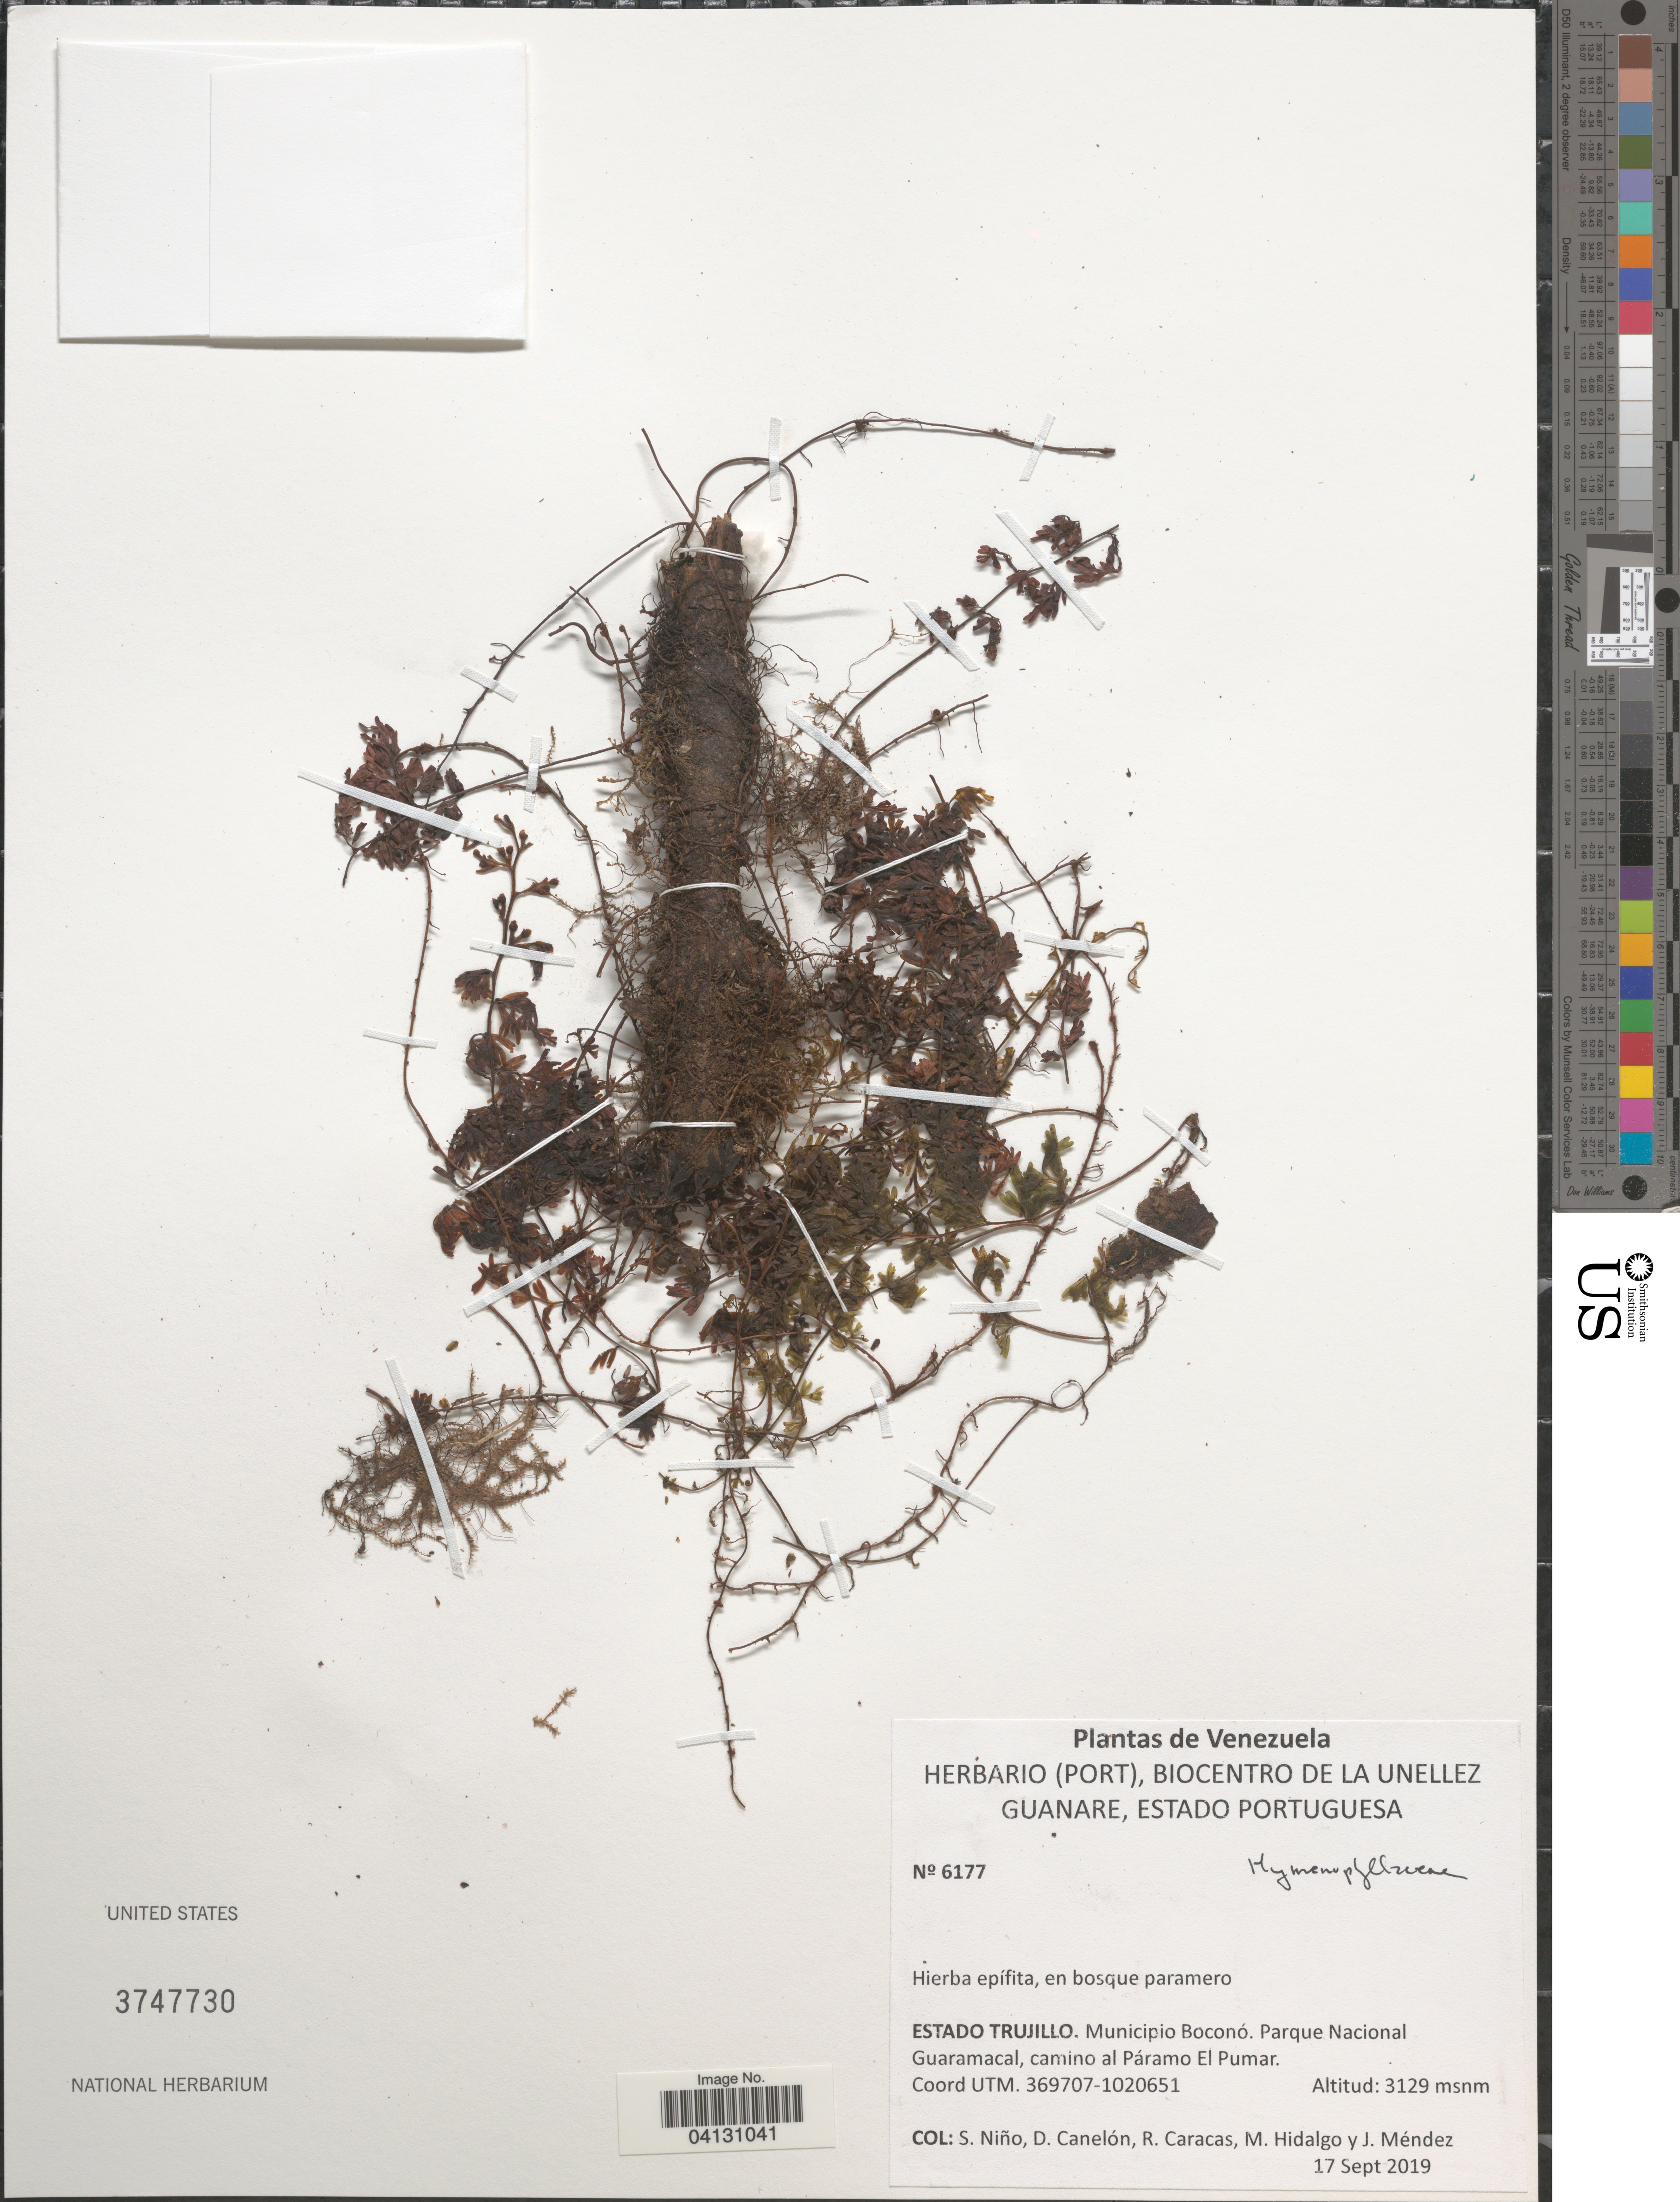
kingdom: Plantae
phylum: Tracheophyta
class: Polypodiopsida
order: Hymenophyllales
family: Hymenophyllaceae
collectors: S. M. Niño, D. Canelón, R. Caracas, M. Hidalgo & J. Mendez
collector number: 6177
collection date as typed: Transcribed d/m/y: 17/9/2019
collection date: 2019-09-17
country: Venezuela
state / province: Trujillo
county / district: Boconó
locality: Parque Nacional Guaramacal, camino al Páramo El Pumar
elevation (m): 3129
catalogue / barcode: US 3747730